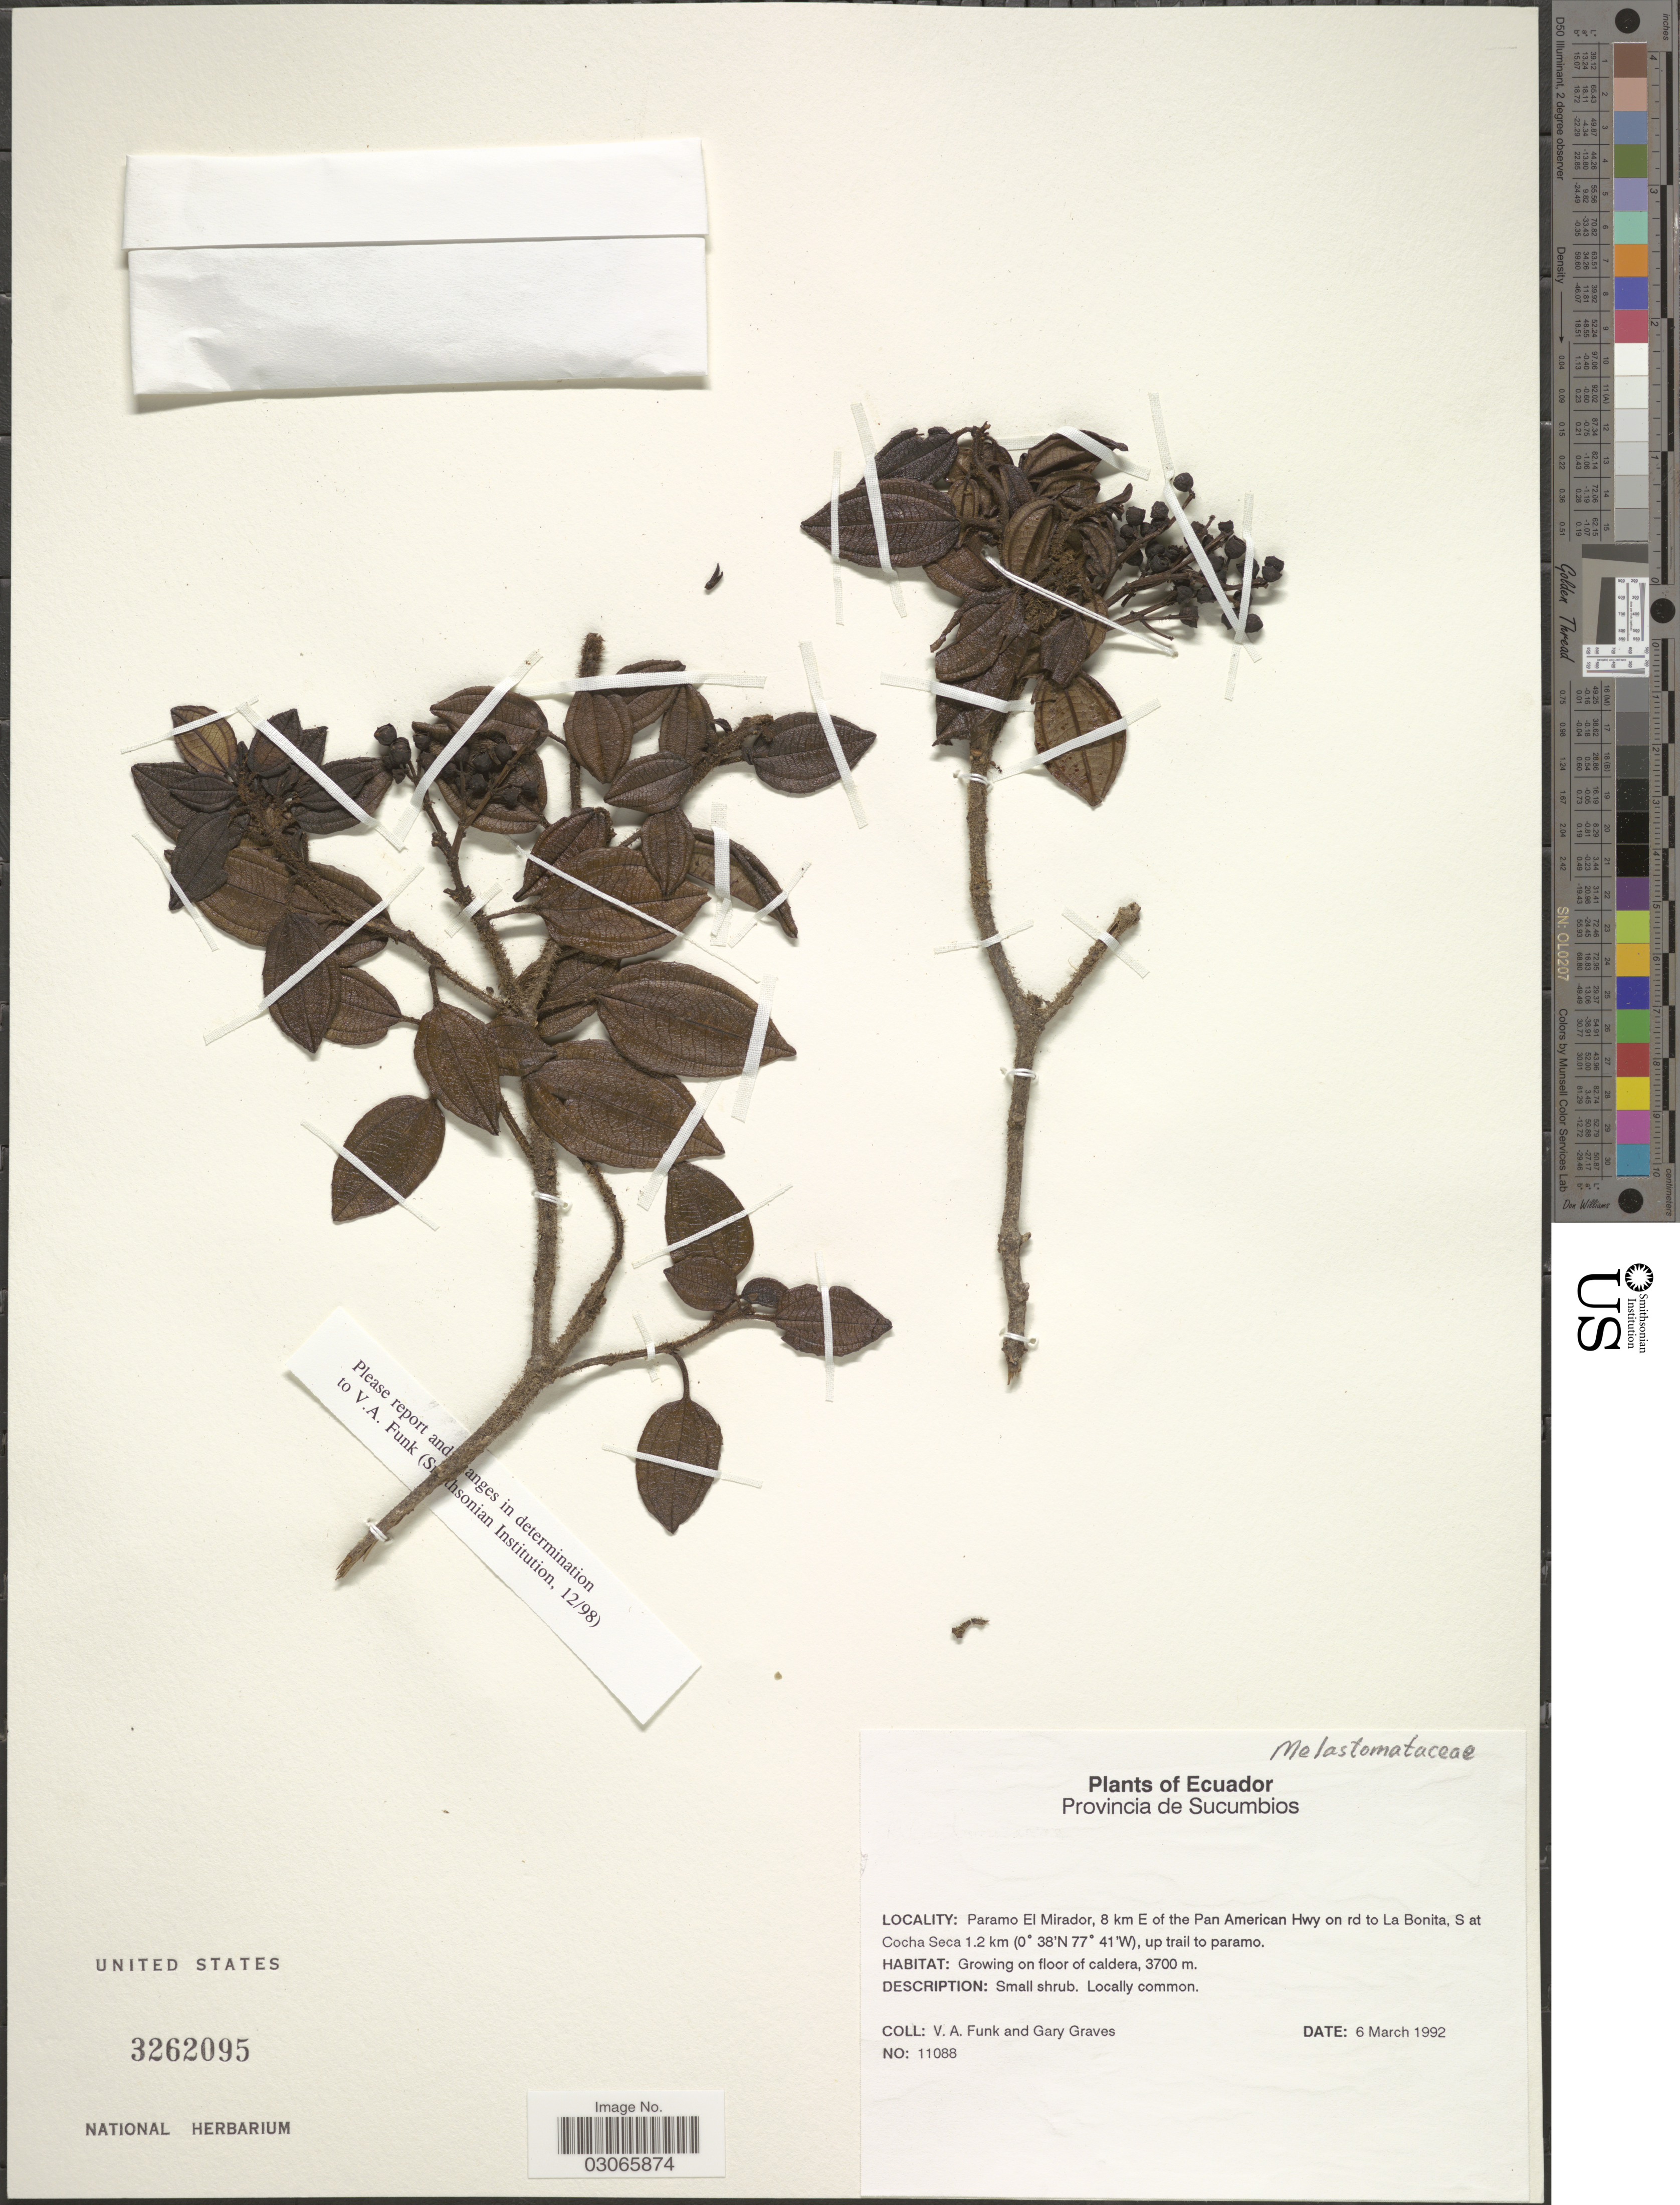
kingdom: Plantae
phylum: Tracheophyta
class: Magnoliopsida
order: Myrtales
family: Melastomataceae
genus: Miconia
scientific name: Miconia latifolia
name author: (D. Don) Naudin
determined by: Michelangeli, F. A.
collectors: V. Funk & G. Graves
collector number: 11088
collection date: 1992-03-06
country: Ecuador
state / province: Sucumbíos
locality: Paramao El Mirador, 8 km E of the Pan American Hwy on rd to La Bonita, S at Cocha Seca 1.2 km, up trail to paramo.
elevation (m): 3700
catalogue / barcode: US 3262095